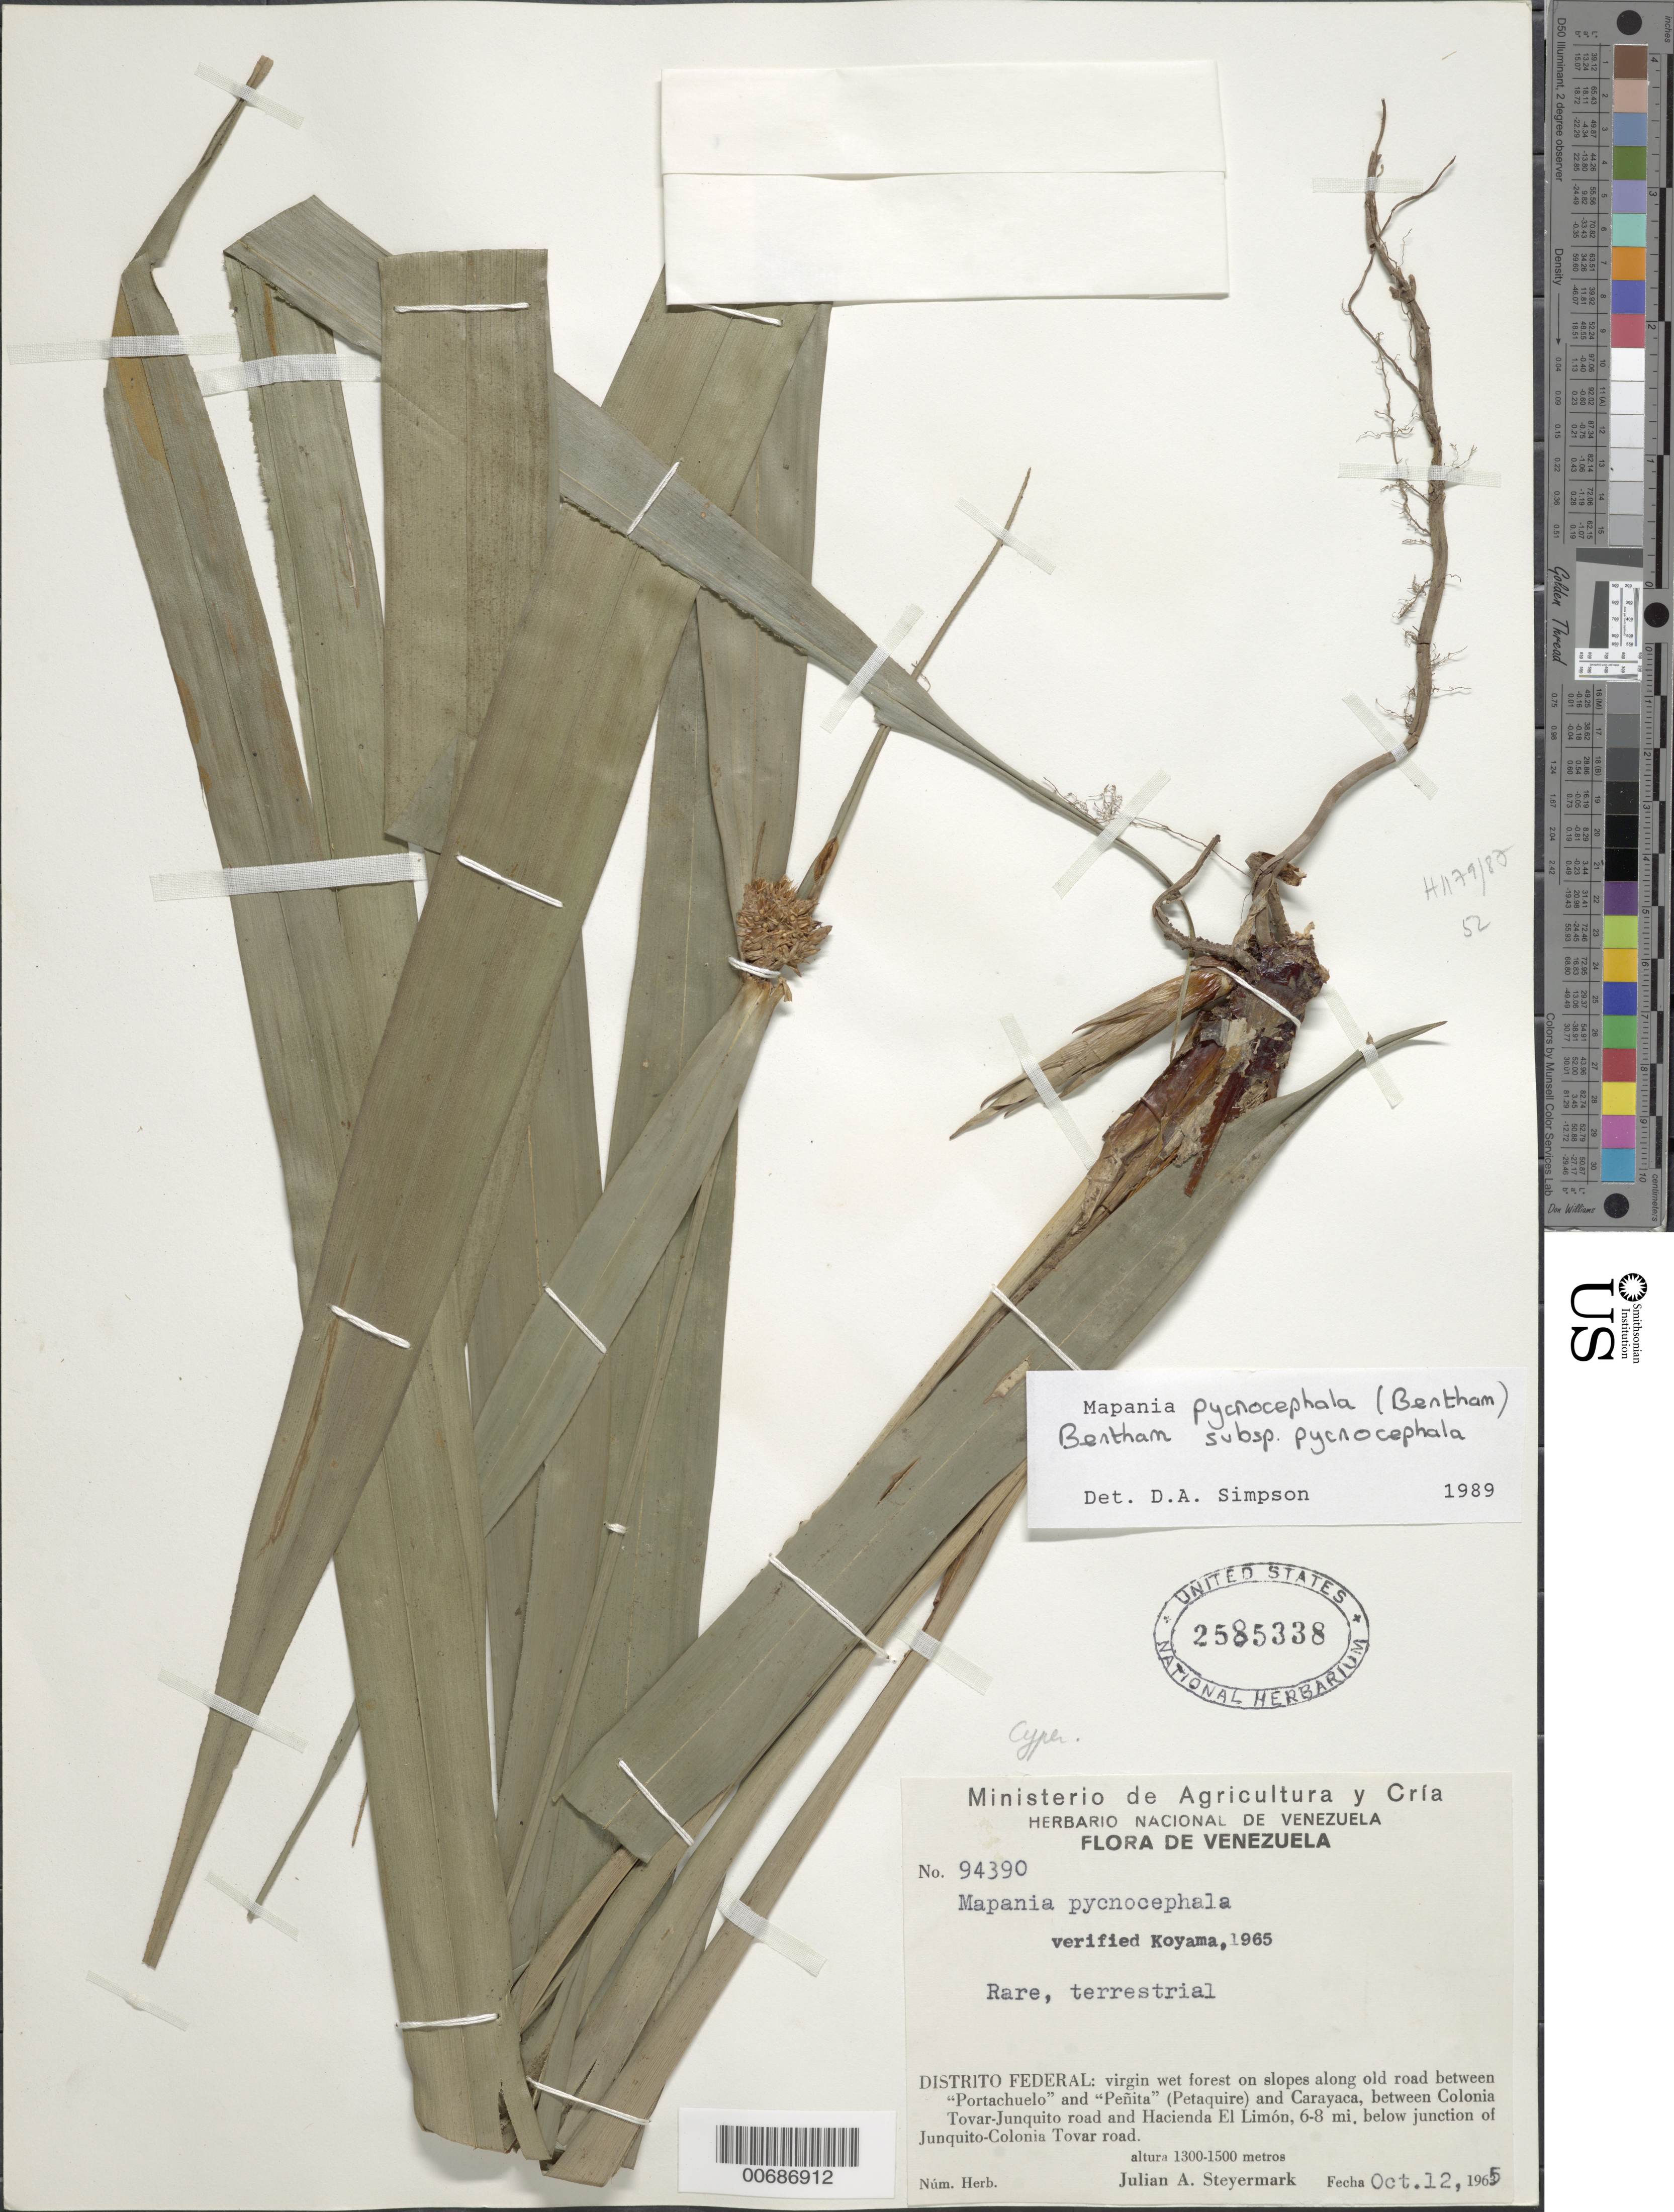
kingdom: Plantae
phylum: Tracheophyta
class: Liliopsida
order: Poales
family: Cyperaceae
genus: Mapania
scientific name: Mapania pycnocephala subsp. pycnocephala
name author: (Benth.) Benth.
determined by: Koyama, Tetsuo M.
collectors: J. Steyermark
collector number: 94390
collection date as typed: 12-Oct-65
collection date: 1965-10-12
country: Venezuela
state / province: Distrito Federal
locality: Portachuelo to Peñita & Carayaca road, btw. Colonia Tovar-Junquito Rd. & Hacienda El Limon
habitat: Virgin wet forest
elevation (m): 1300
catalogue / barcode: US 2585338